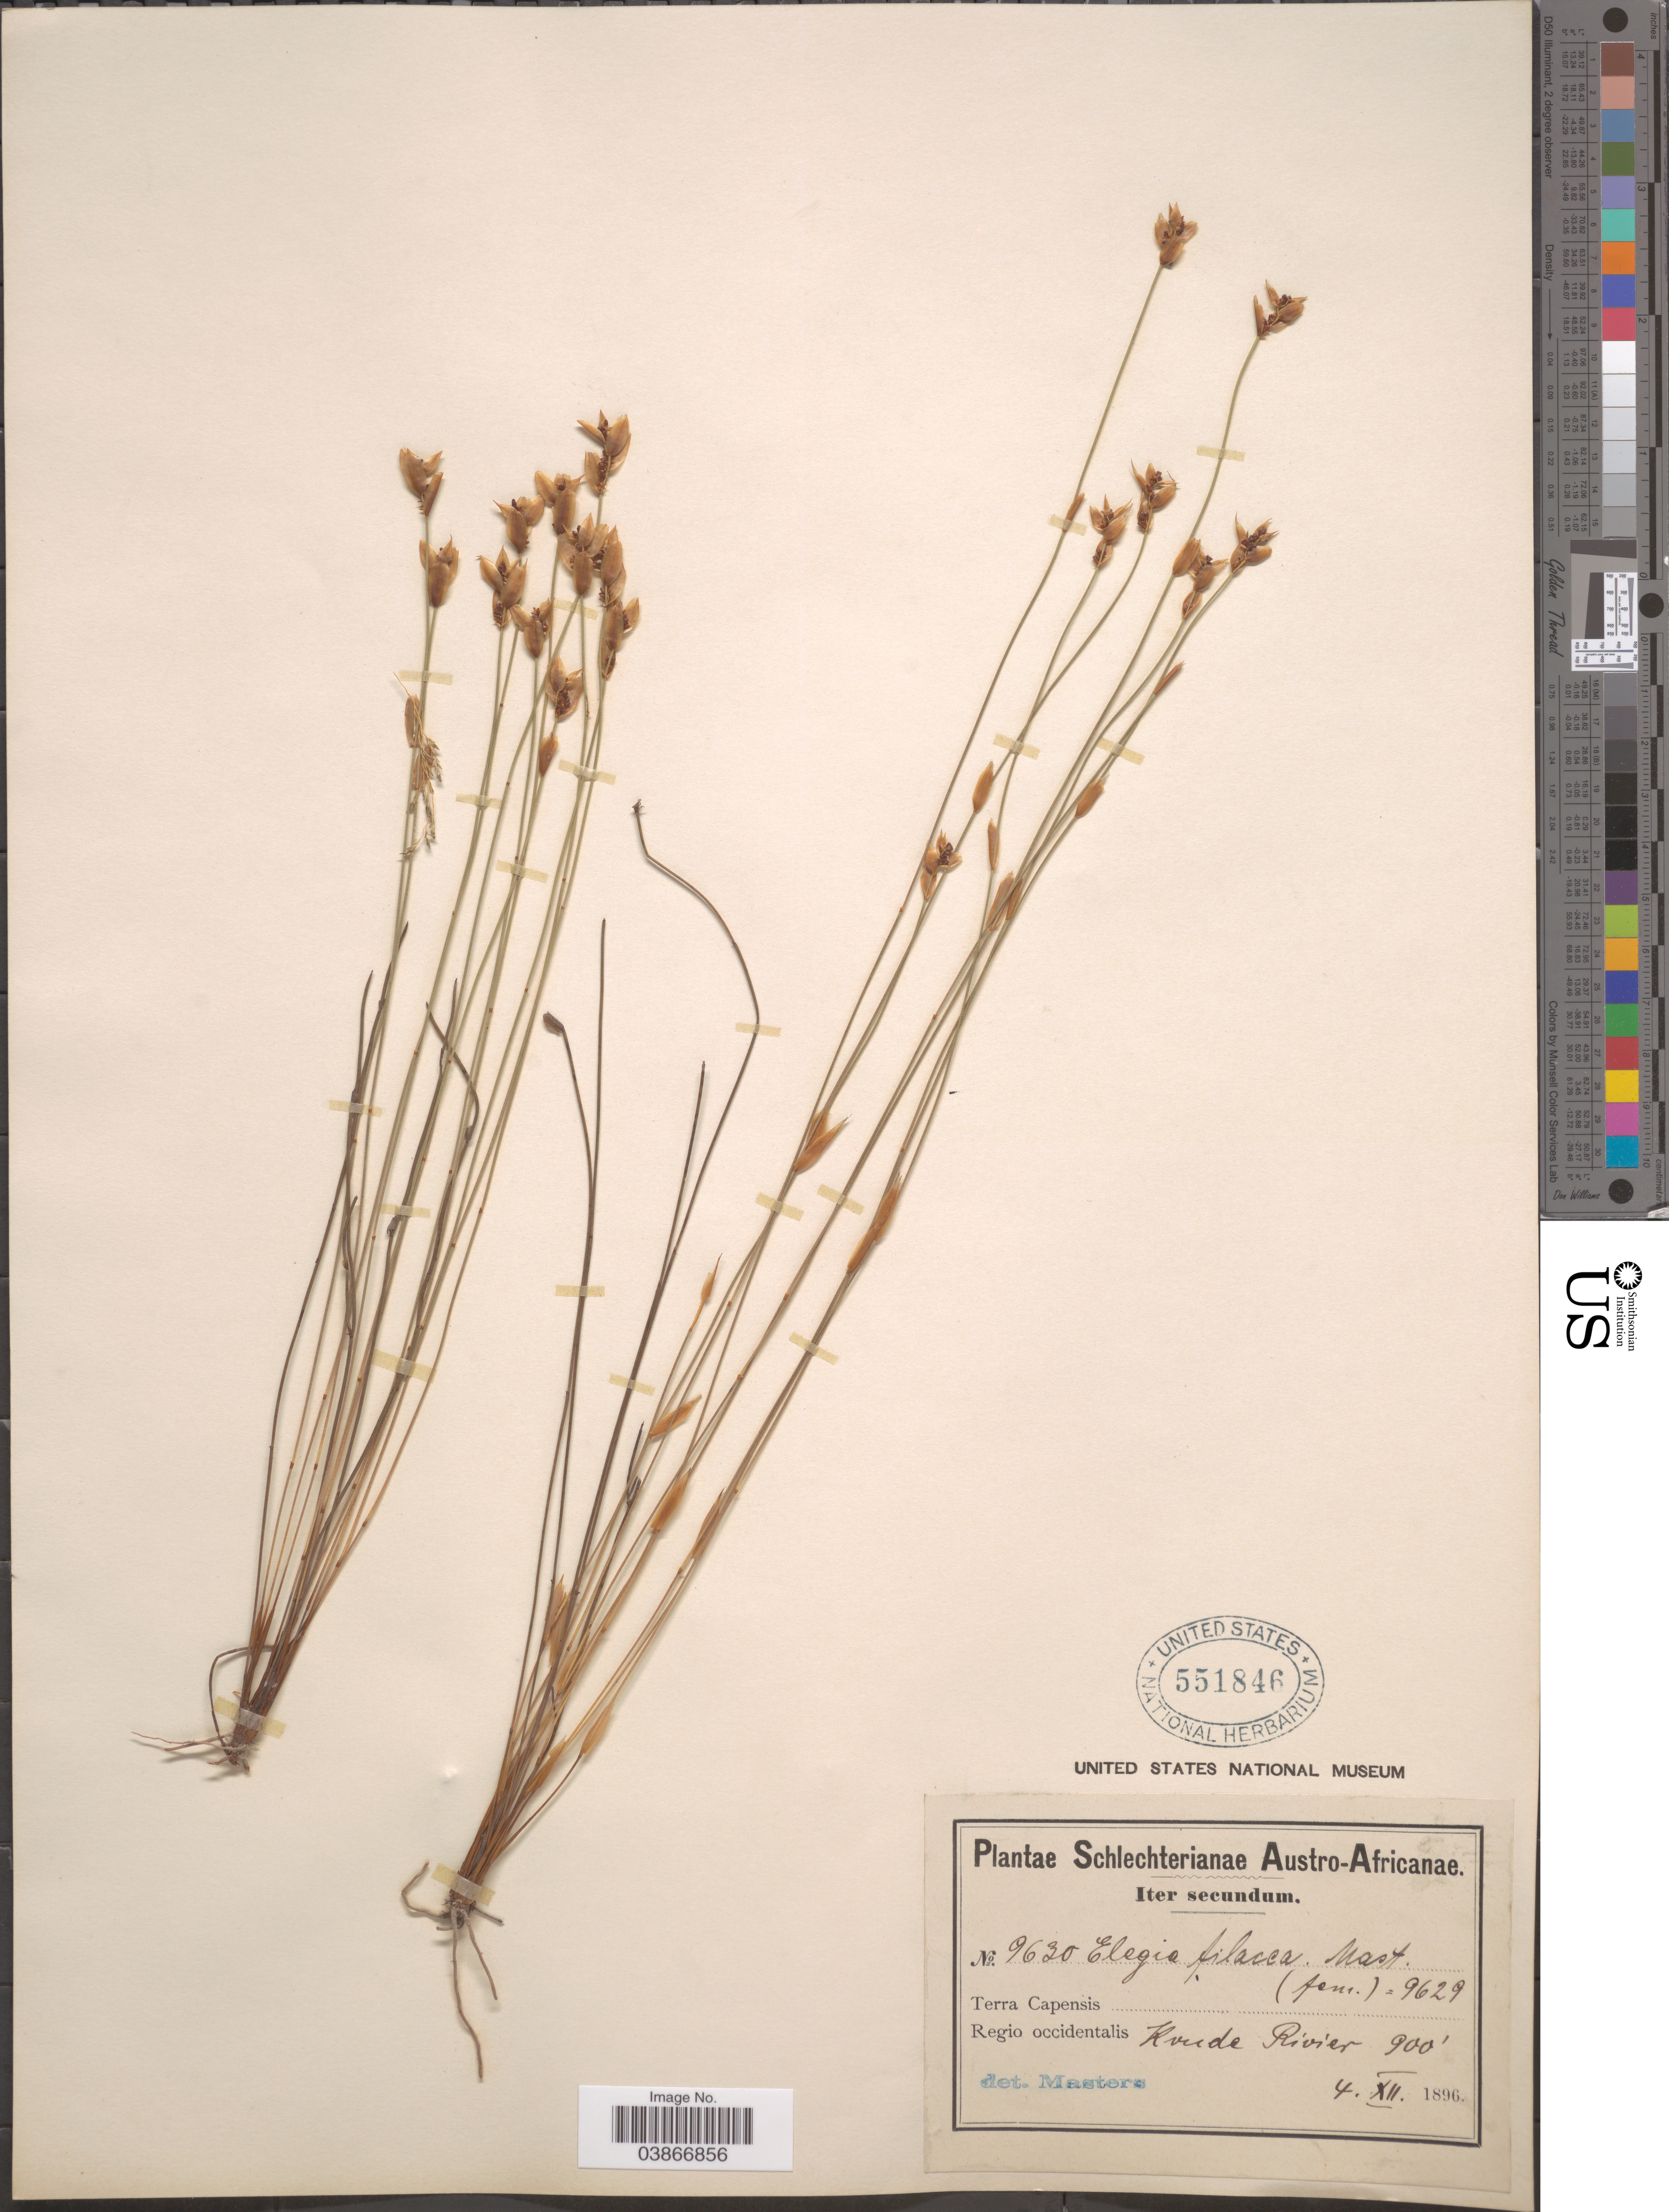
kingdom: Plantae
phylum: Tracheophyta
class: Liliopsida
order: Poales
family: Restionaceae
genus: Elegia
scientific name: Elegia filacea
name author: Mast.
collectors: Schlechter, --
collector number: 9630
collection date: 1896-12-04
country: South Africa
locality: Austro-Africanae. Terra Capensis. Regio occidentalis. Koude Rivier.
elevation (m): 274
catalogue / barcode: US 551846